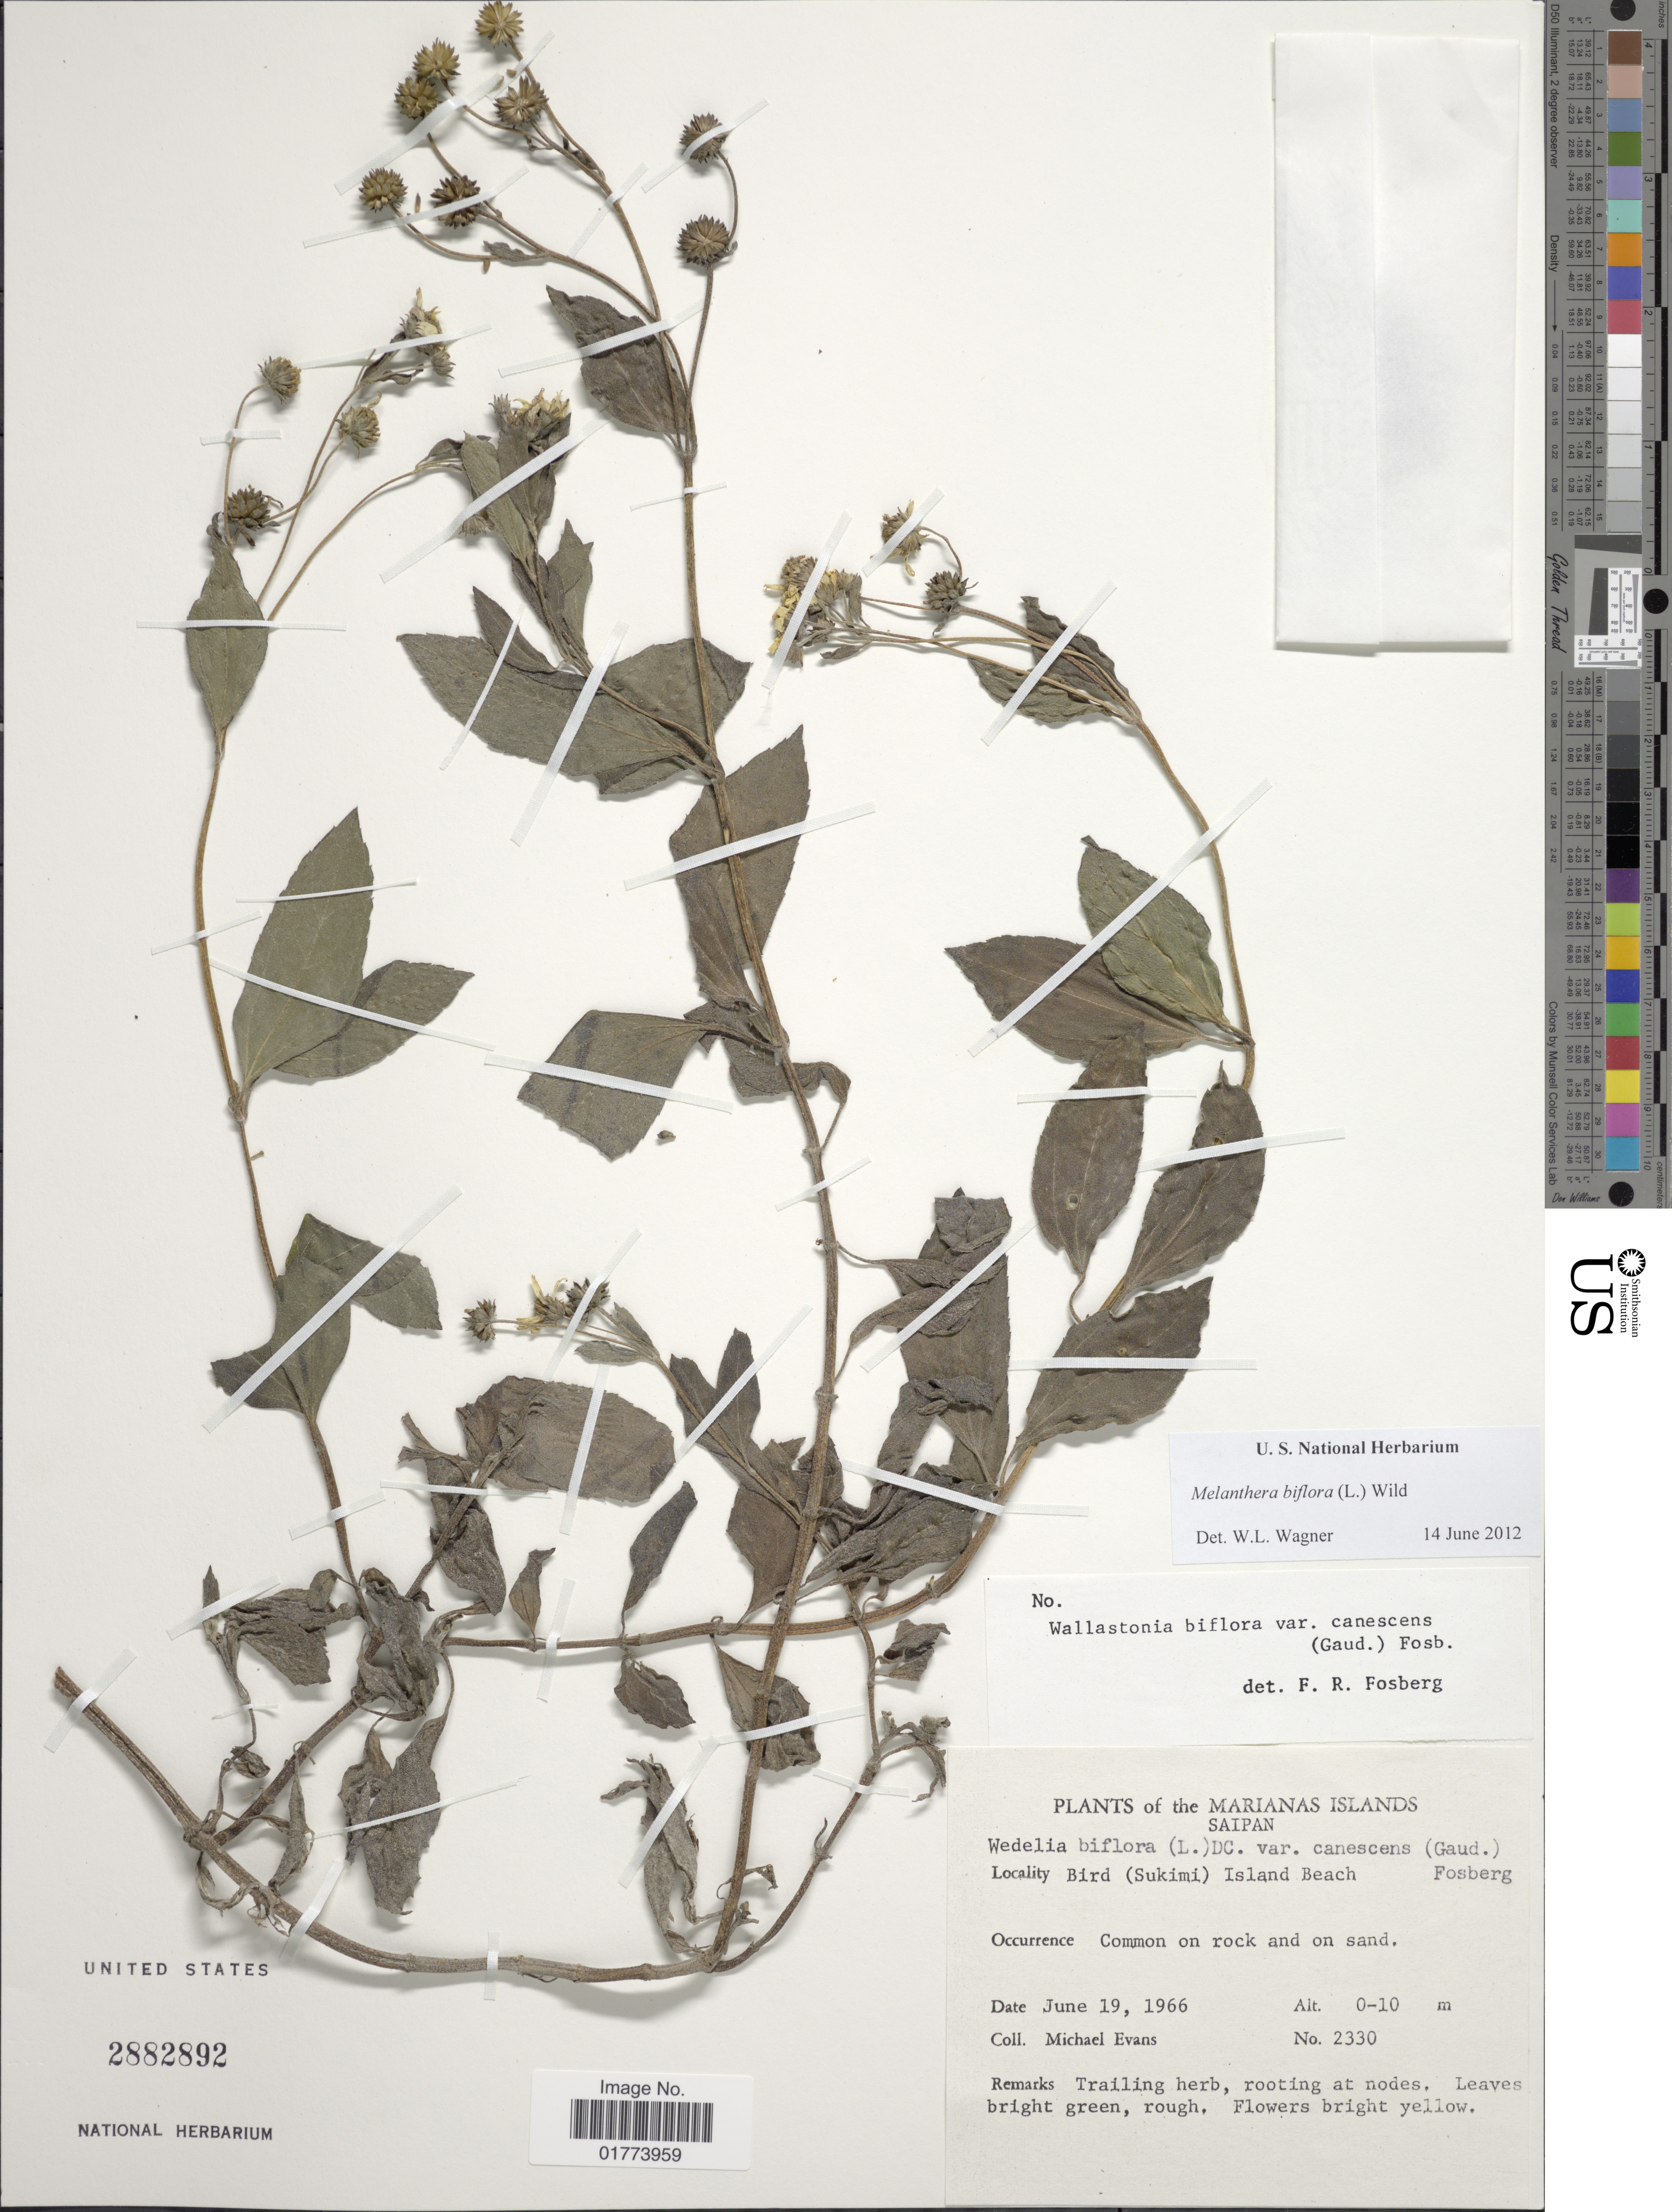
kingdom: Plantae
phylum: Tracheophyta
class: Magnoliopsida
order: Asterales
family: Asteraceae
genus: Wollastonia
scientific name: Wollastonia uniflora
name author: (Willd.) Orchard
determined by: Wagner, W. L., (BOT), Smithsonian Institution - National Museum of Natural History (UNITED STATES)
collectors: M. Evans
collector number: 23330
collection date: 1966-06-19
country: Northern Mariana Islands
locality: Marianas Islands, Saipan, Bird (Sukimi) Island Beach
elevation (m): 0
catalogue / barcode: US 2882892